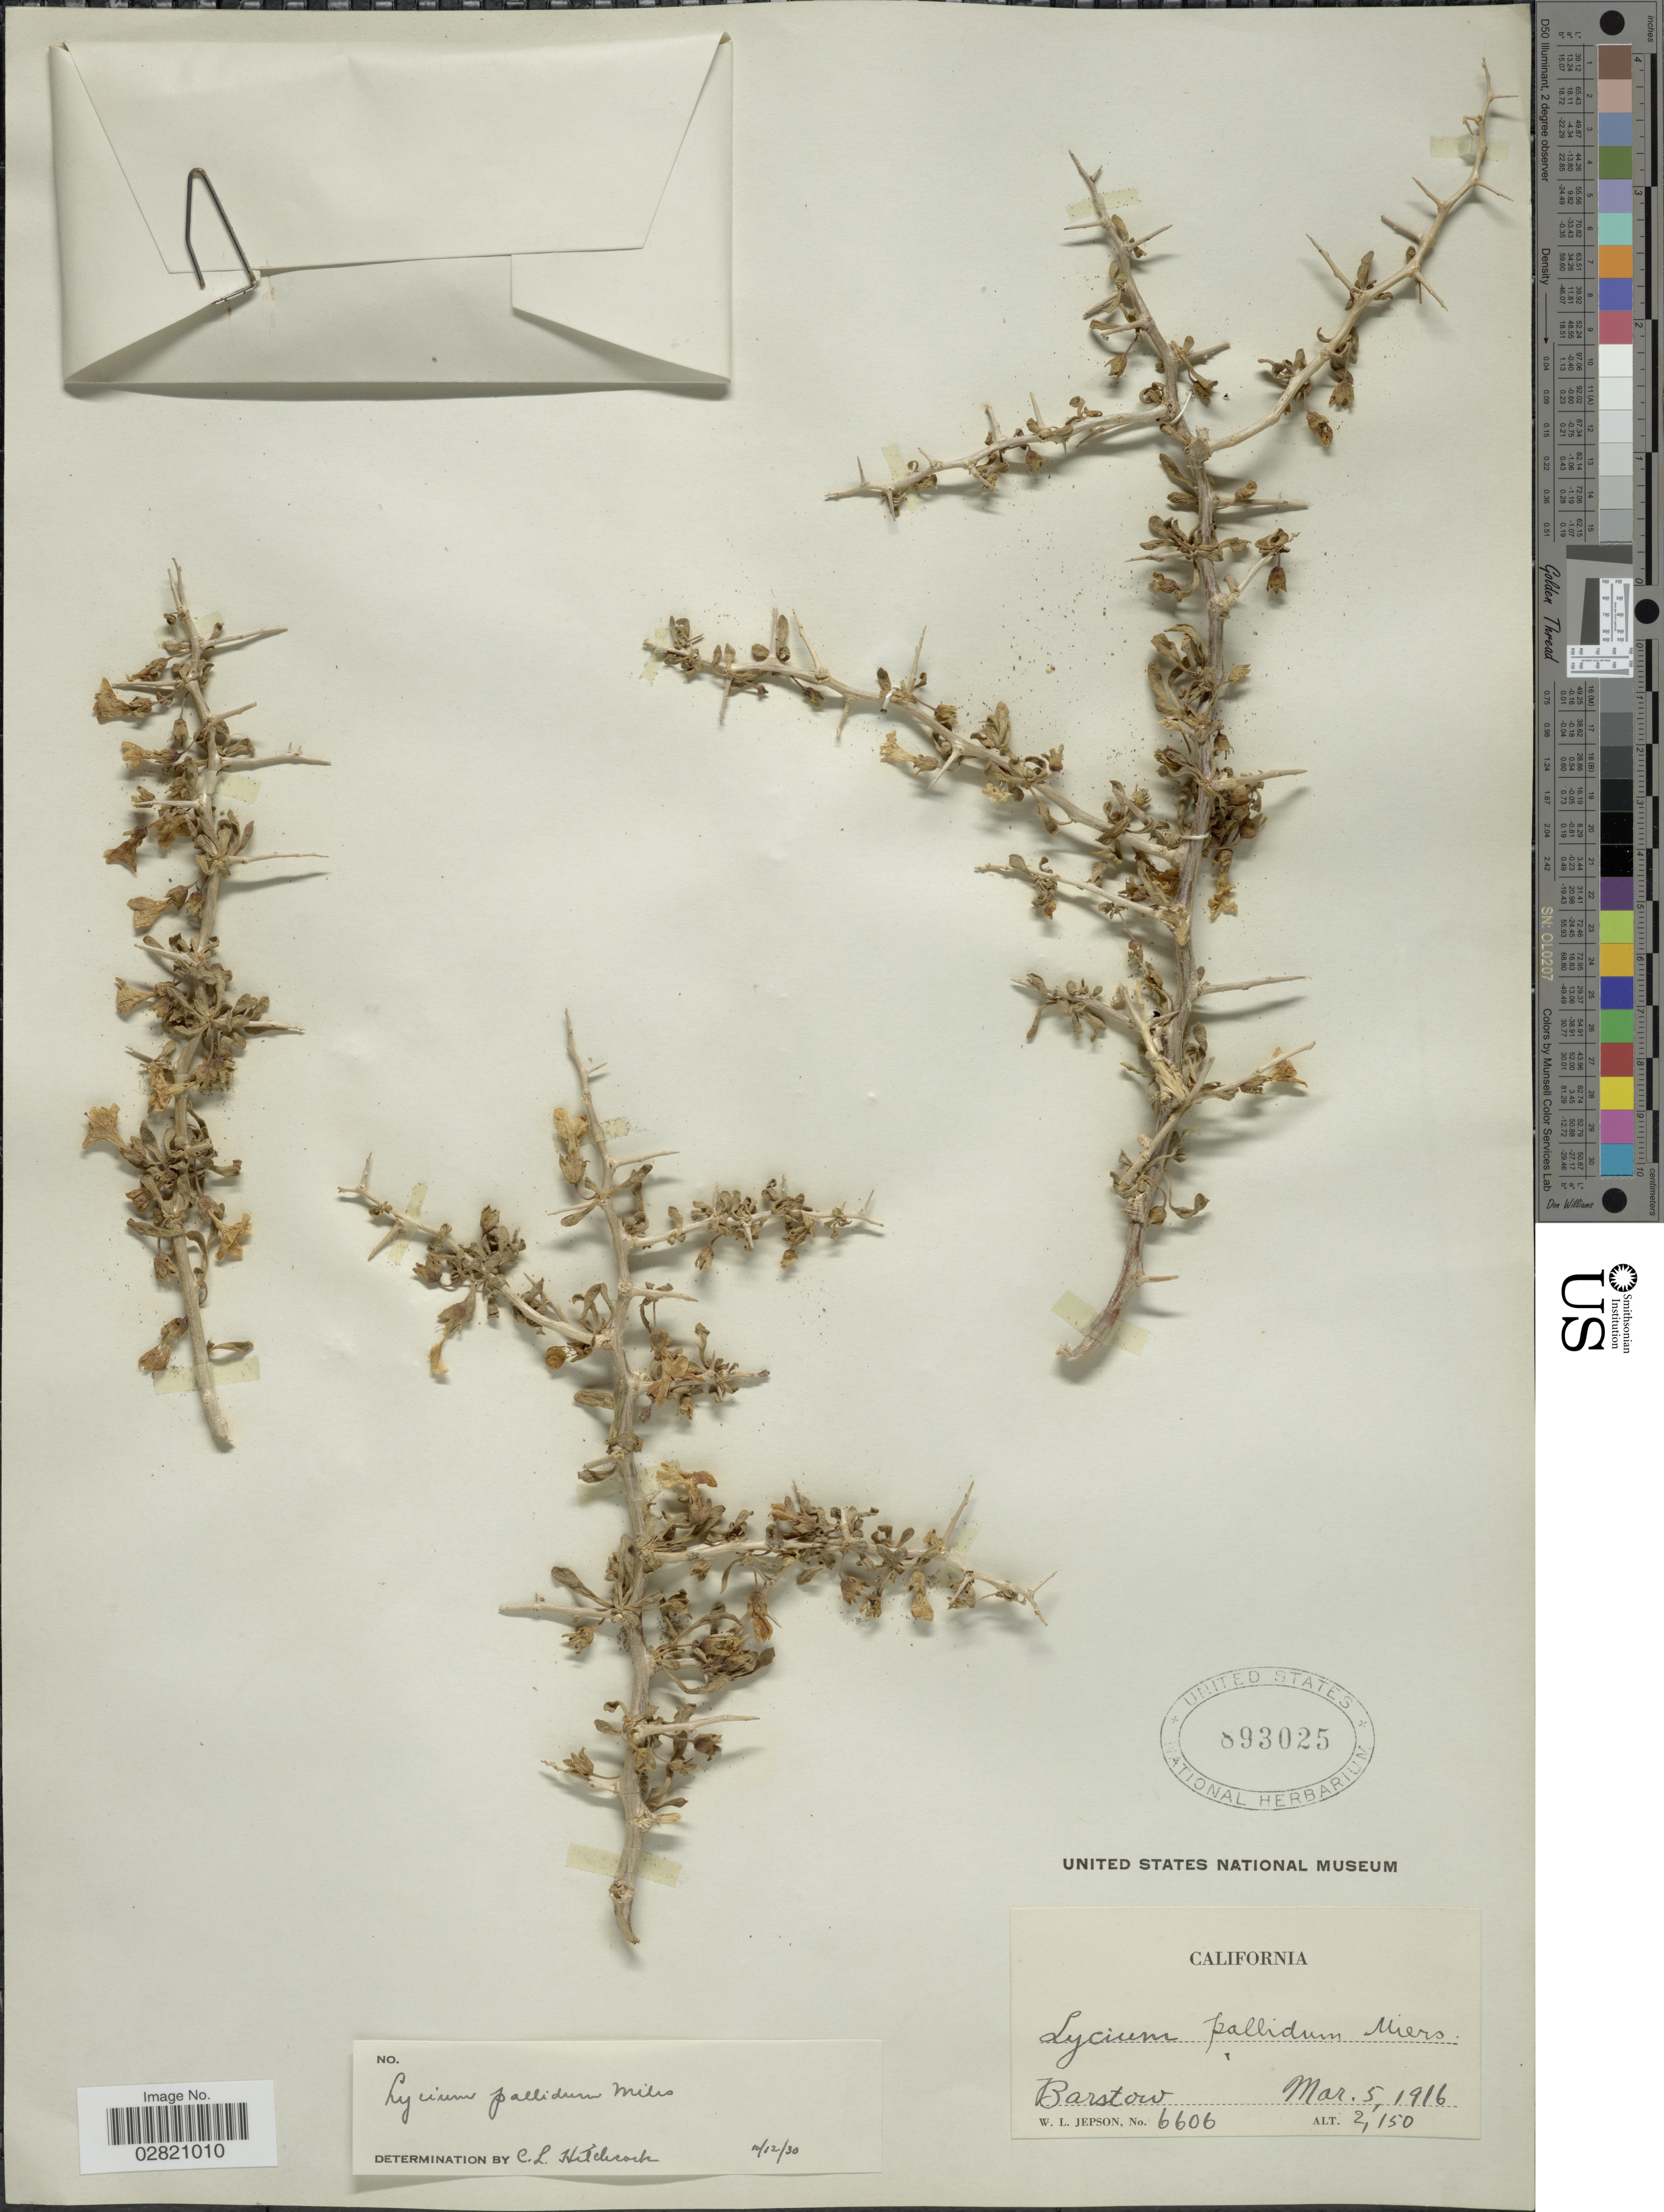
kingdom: Plantae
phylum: Tracheophyta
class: Magnoliopsida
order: Solanales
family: Solanaceae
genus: Lycium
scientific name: Lycium pallidum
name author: Miers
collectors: W. L. Jepson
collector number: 6606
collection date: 1916-03-05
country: United States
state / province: California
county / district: San Bernardino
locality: Barstow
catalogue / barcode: US 893025